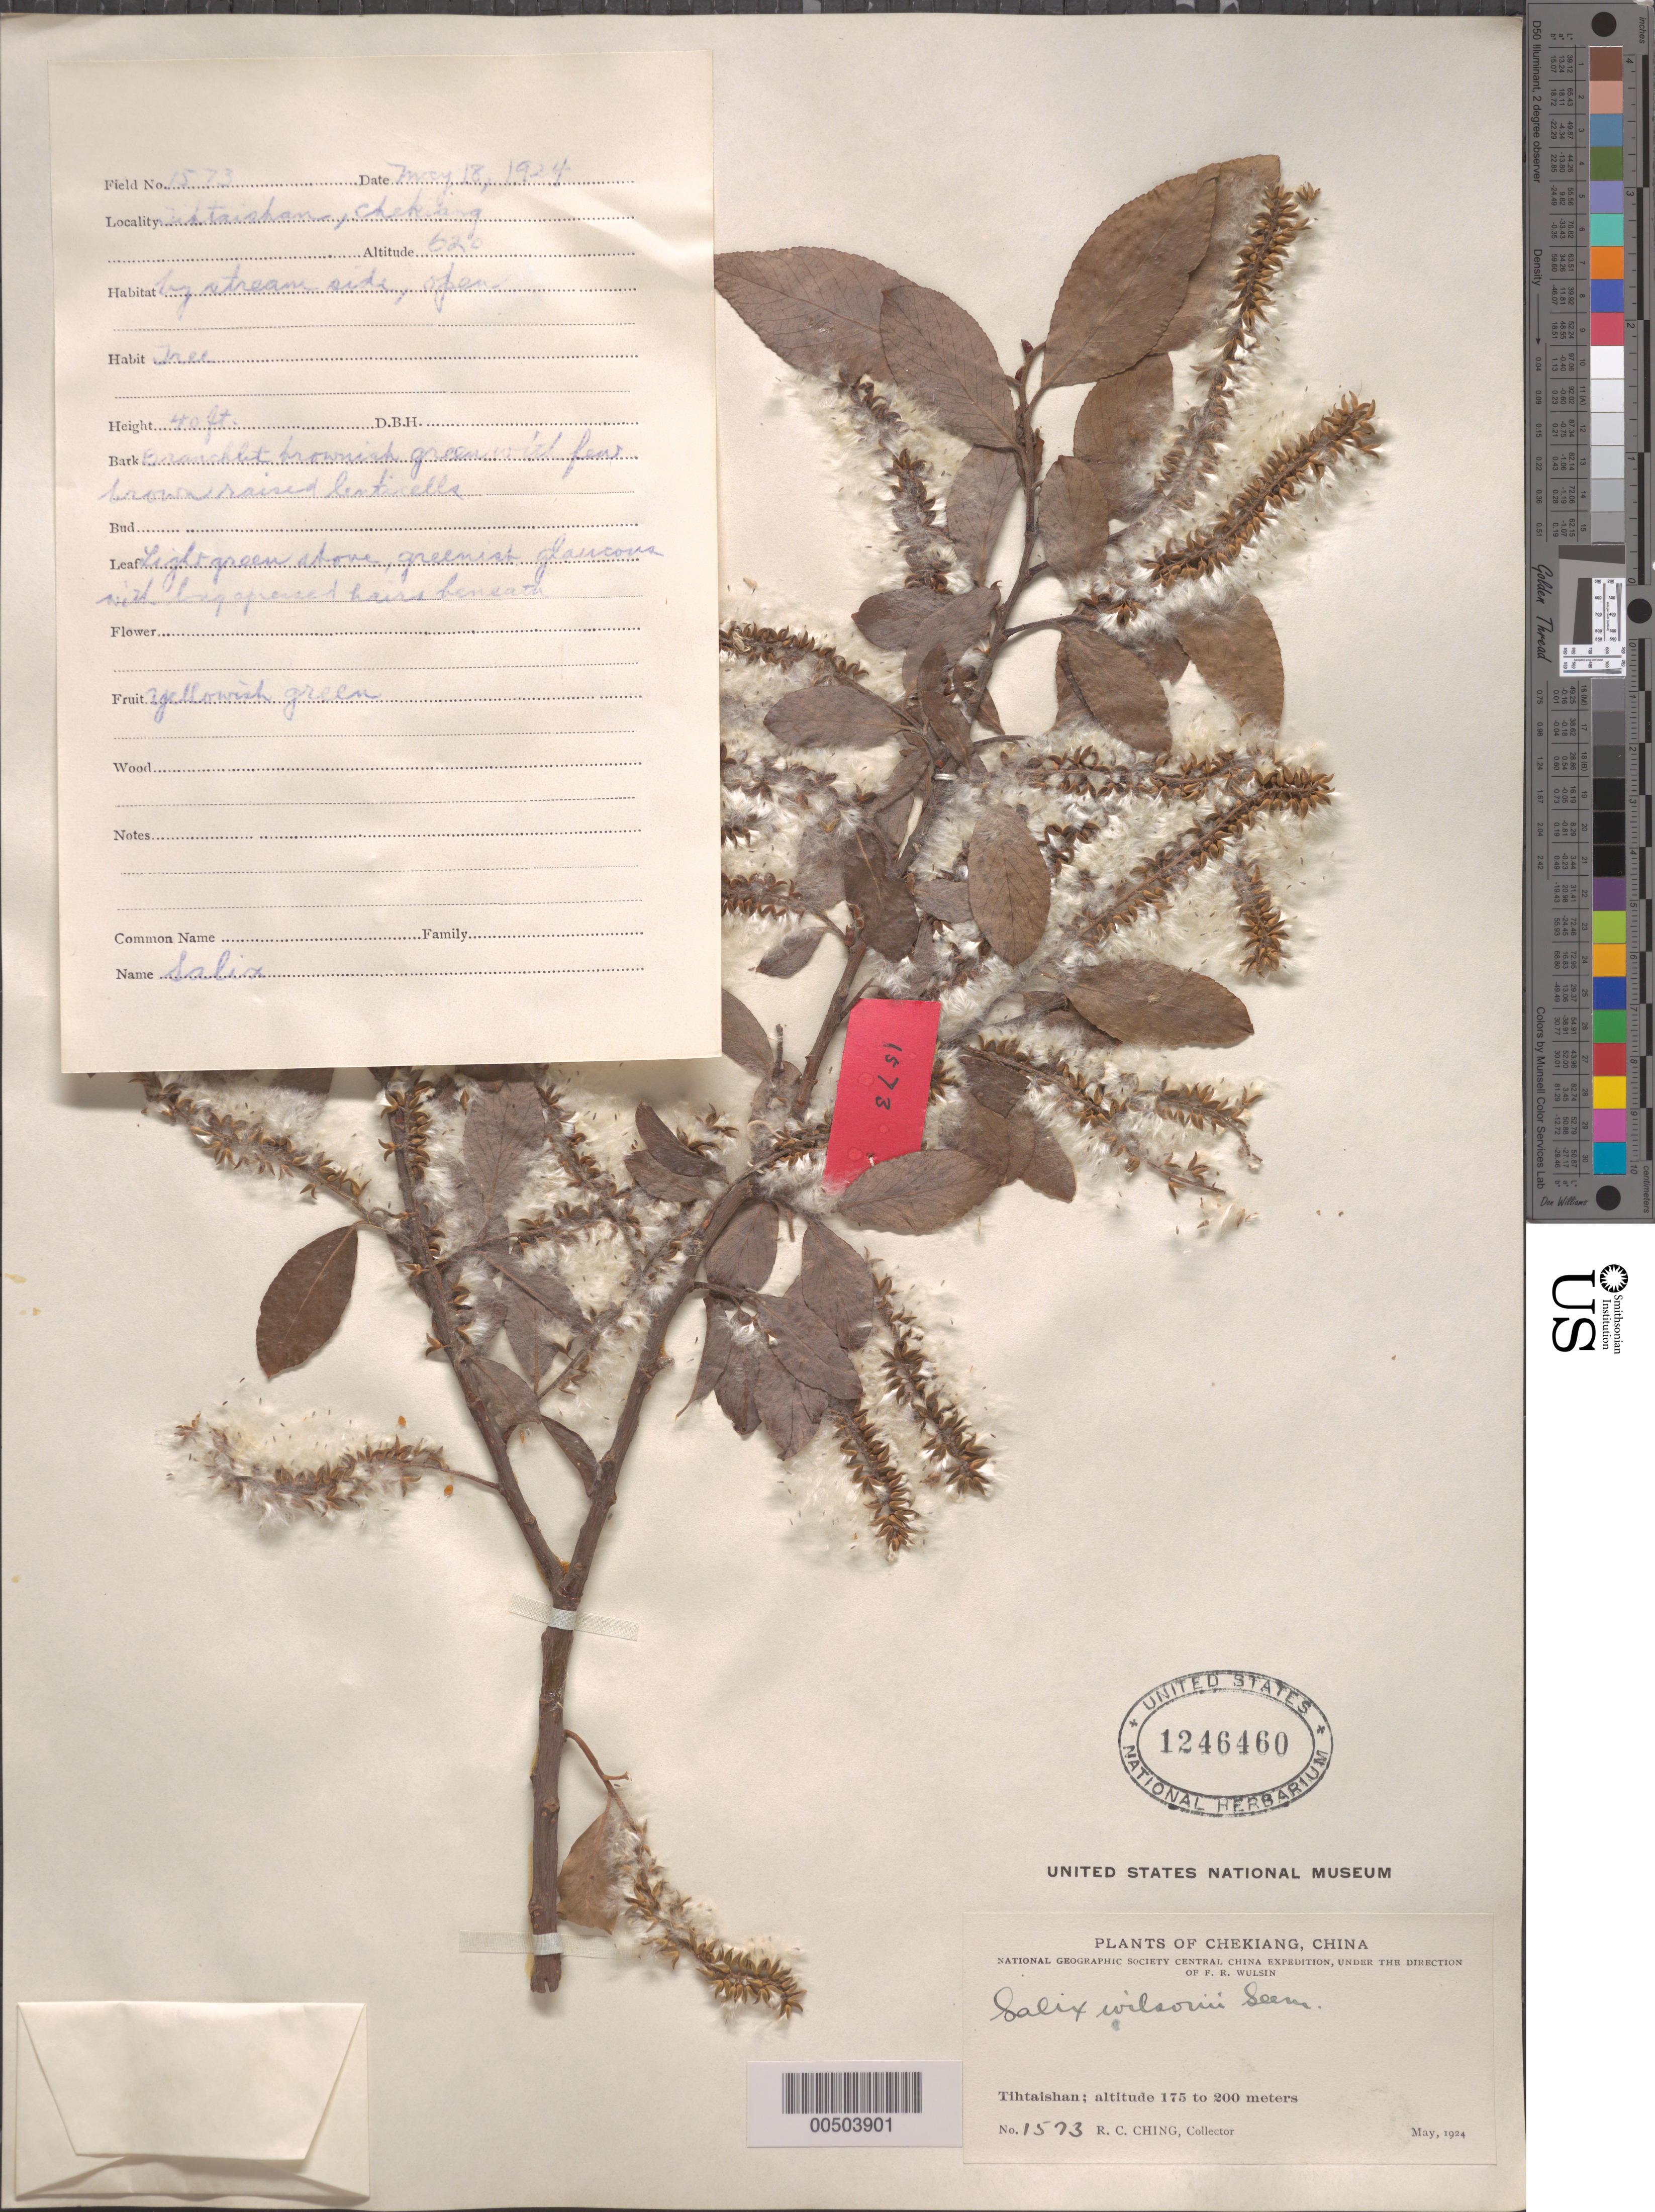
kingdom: Plantae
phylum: Tracheophyta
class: Magnoliopsida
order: Malpighiales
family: Salicaceae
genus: Salix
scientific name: Salix wilsonii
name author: Seemen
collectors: R. C. Ching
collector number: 1573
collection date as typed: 18 May 1924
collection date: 1924-05-18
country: China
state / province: Zhejiang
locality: Tihtaishan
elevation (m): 620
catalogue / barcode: US 1246460